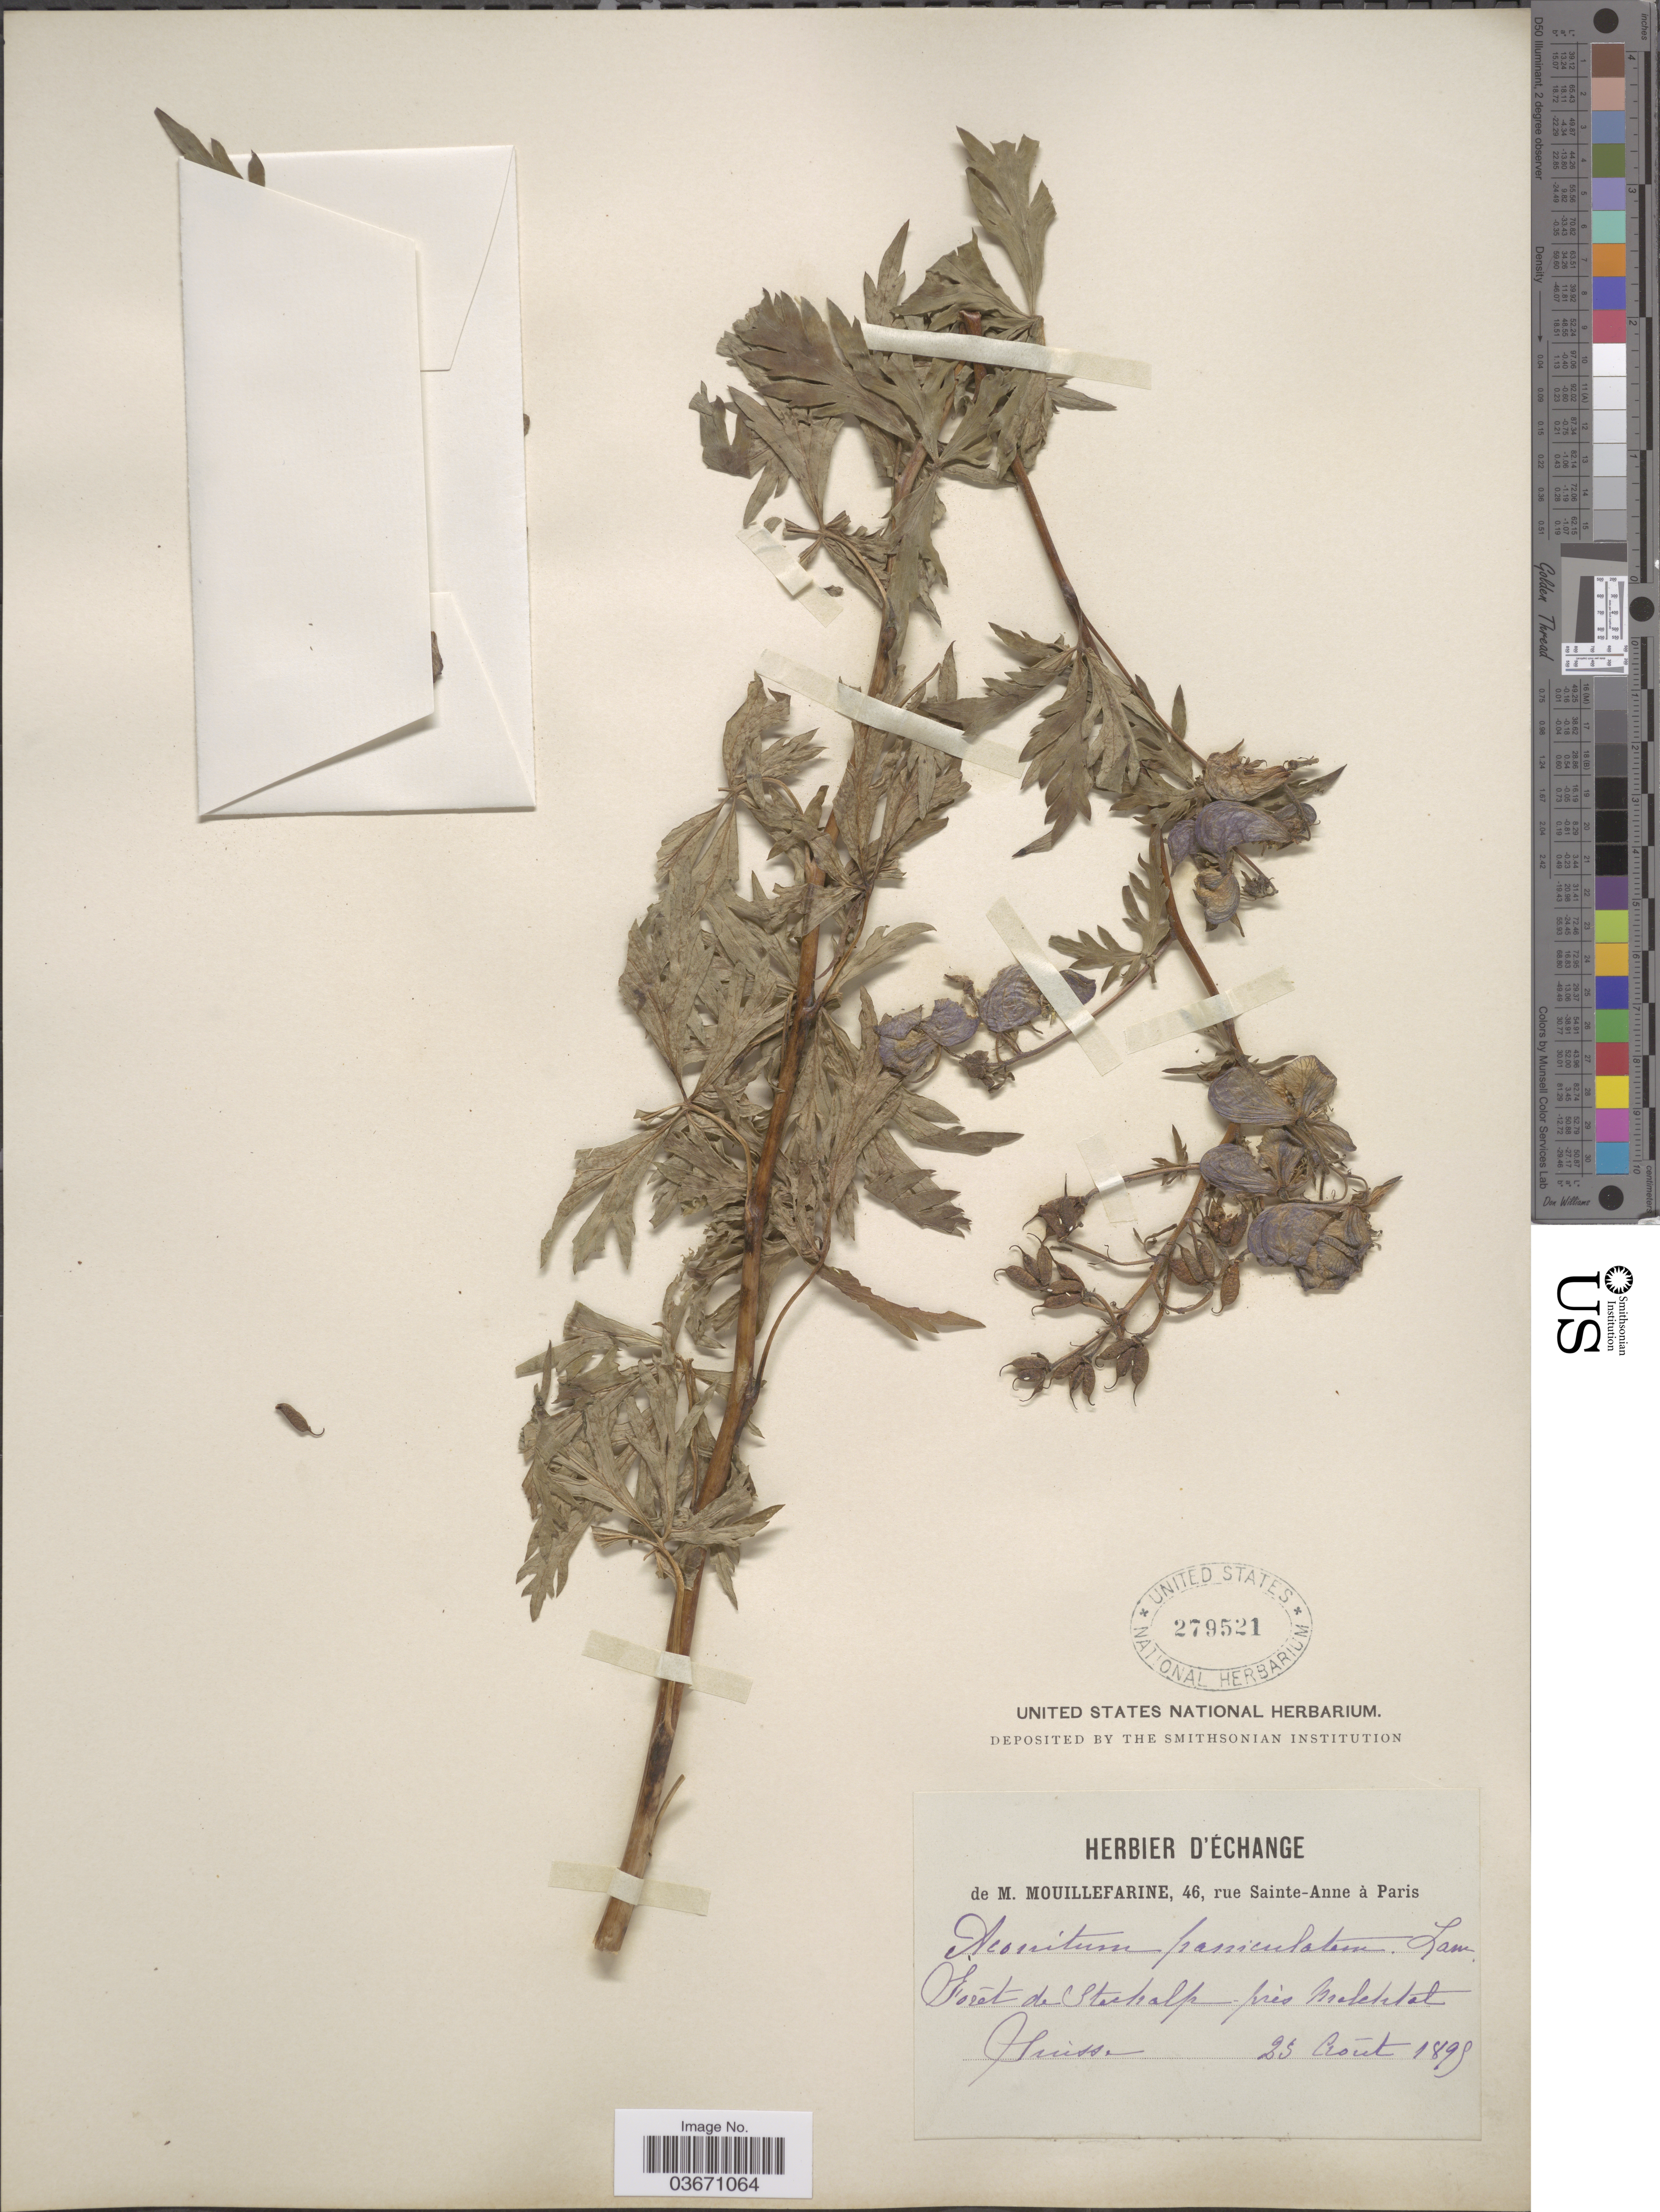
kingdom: Plantae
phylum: Tracheophyta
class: Magnoliopsida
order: Ranunculales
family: Ranunculaceae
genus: Aconitum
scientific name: Aconitum paniculatum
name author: Lam.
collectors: M. Mouillefarine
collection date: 1898-08-25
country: Switzerland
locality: Forêt de Stockalp près Melchtal Suisse.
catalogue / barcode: US 279521